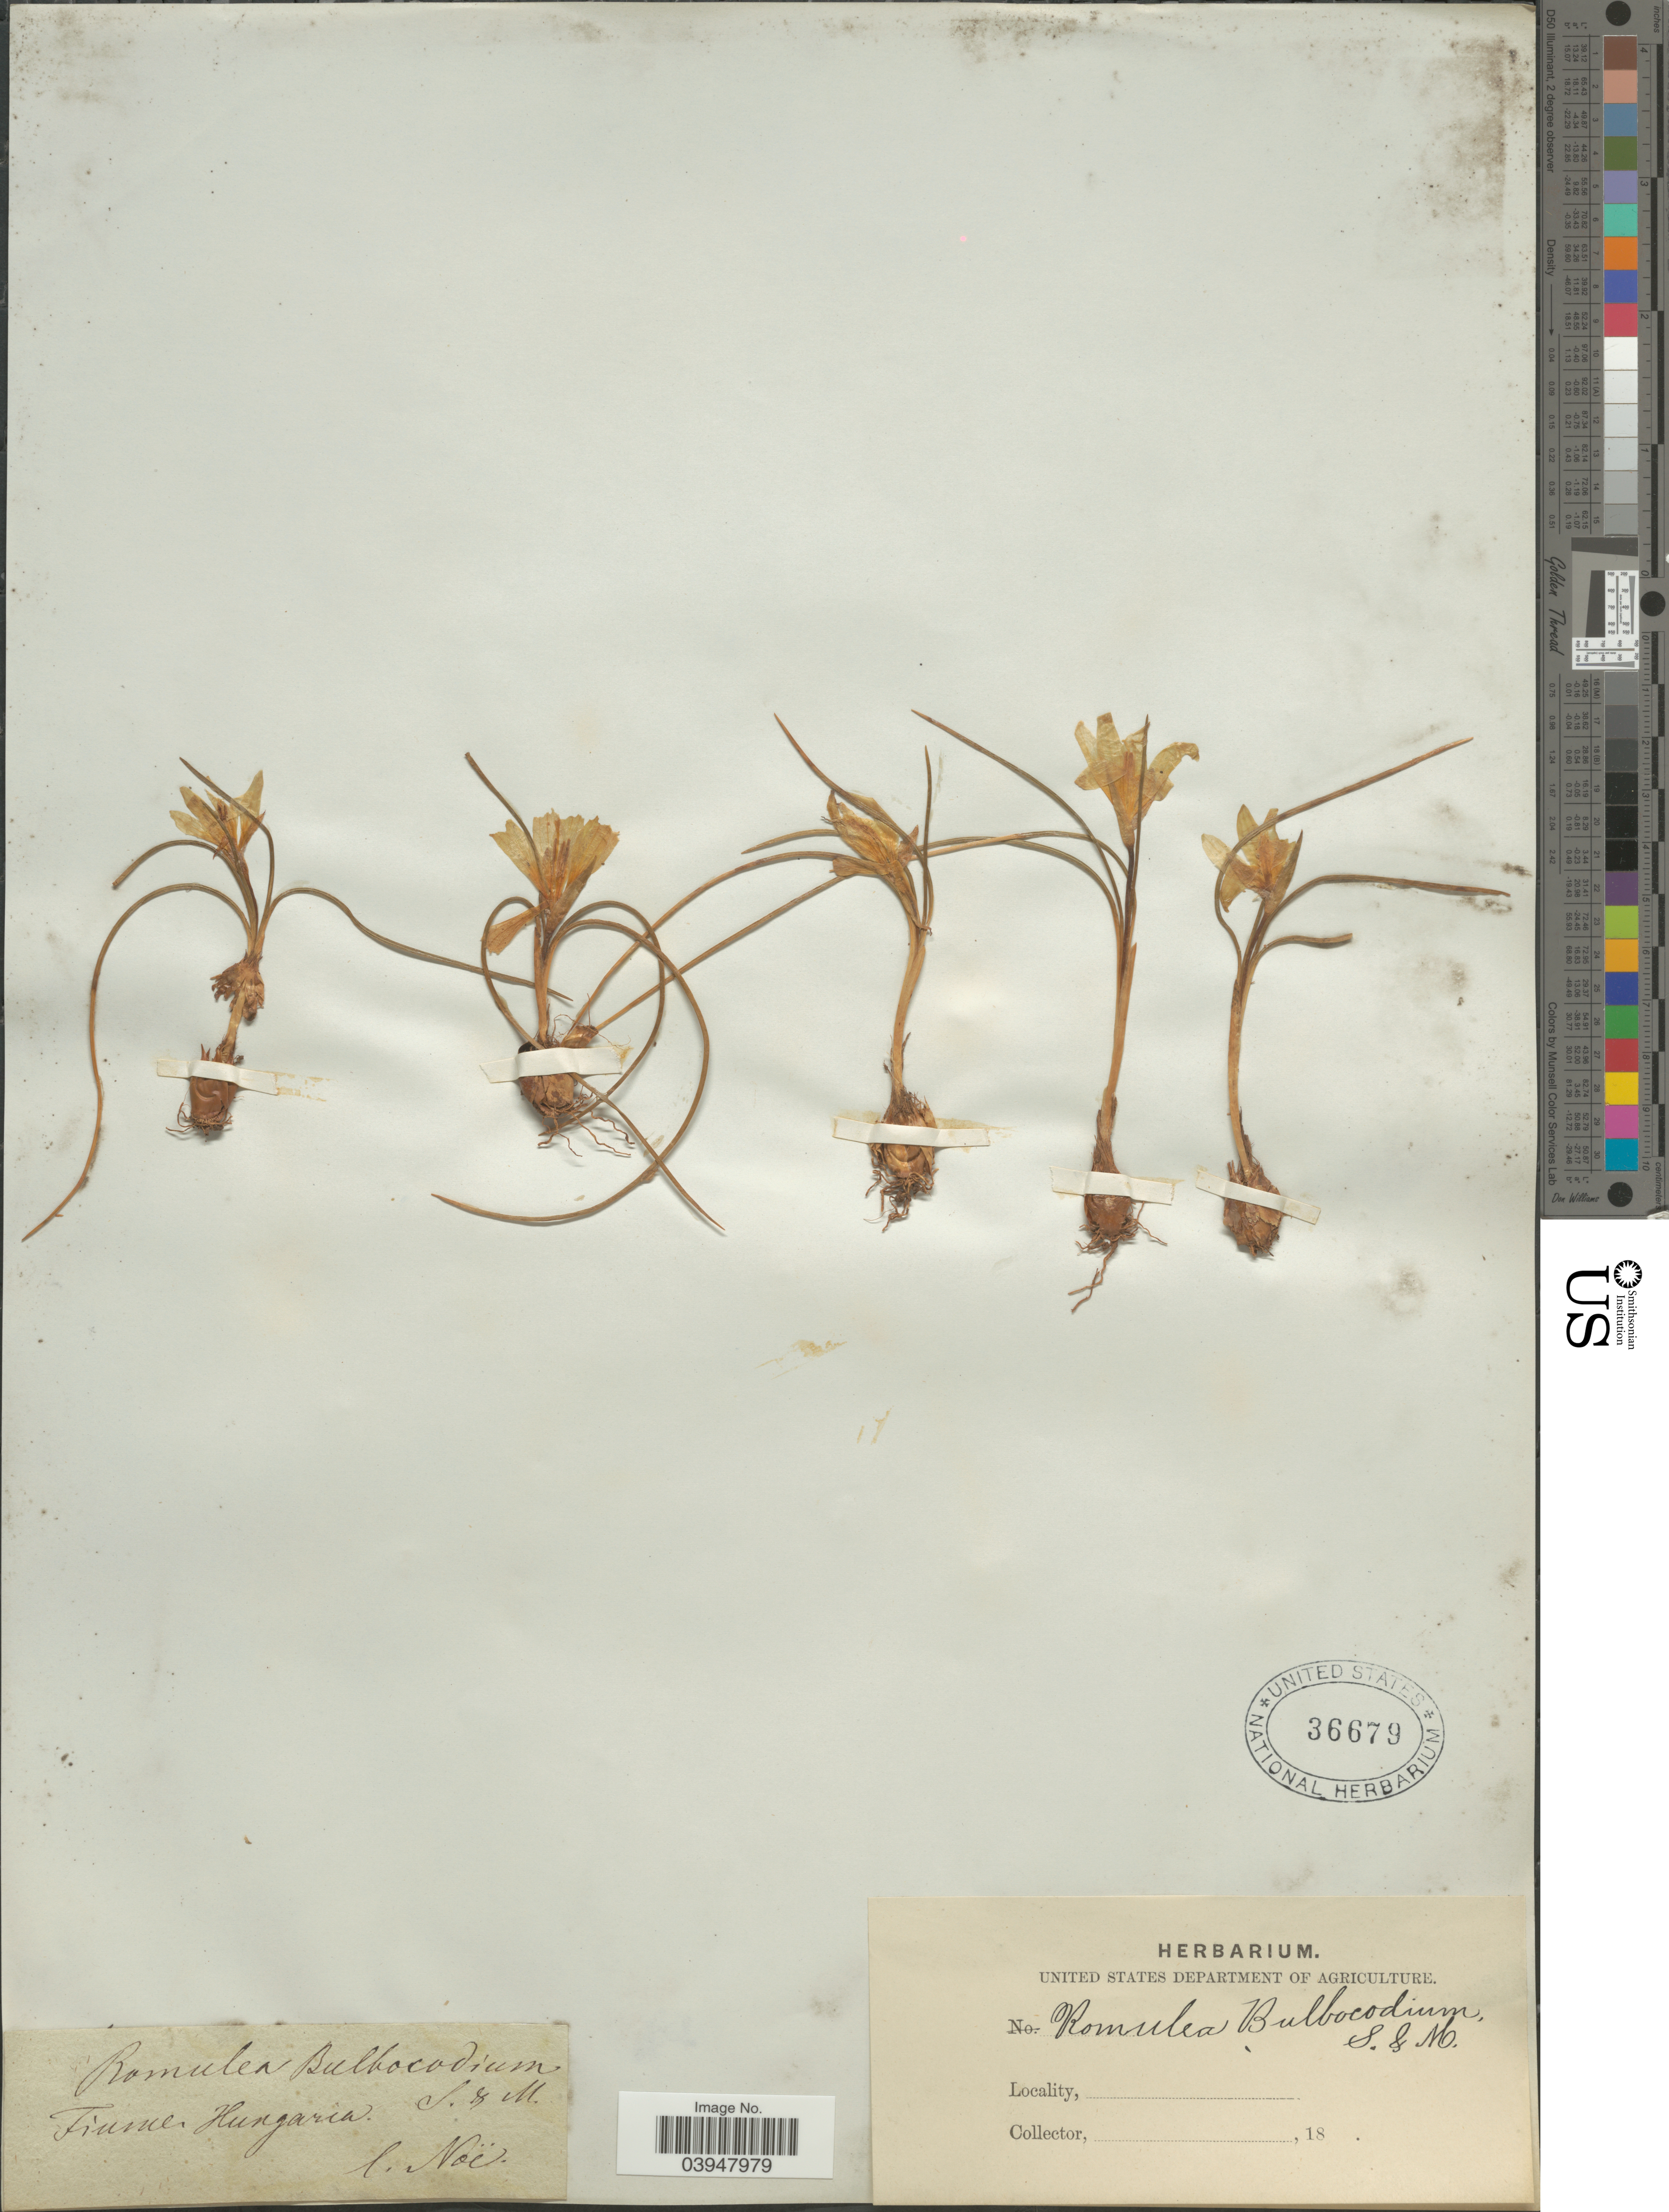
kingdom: Plantae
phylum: Tracheophyta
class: Liliopsida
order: Asparagales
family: Iridaceae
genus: Romulea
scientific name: Romulea bulbocodium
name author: (L.) Sebast. & Mauri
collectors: Noë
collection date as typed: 18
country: Hungary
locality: Fiume.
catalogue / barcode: US 36679